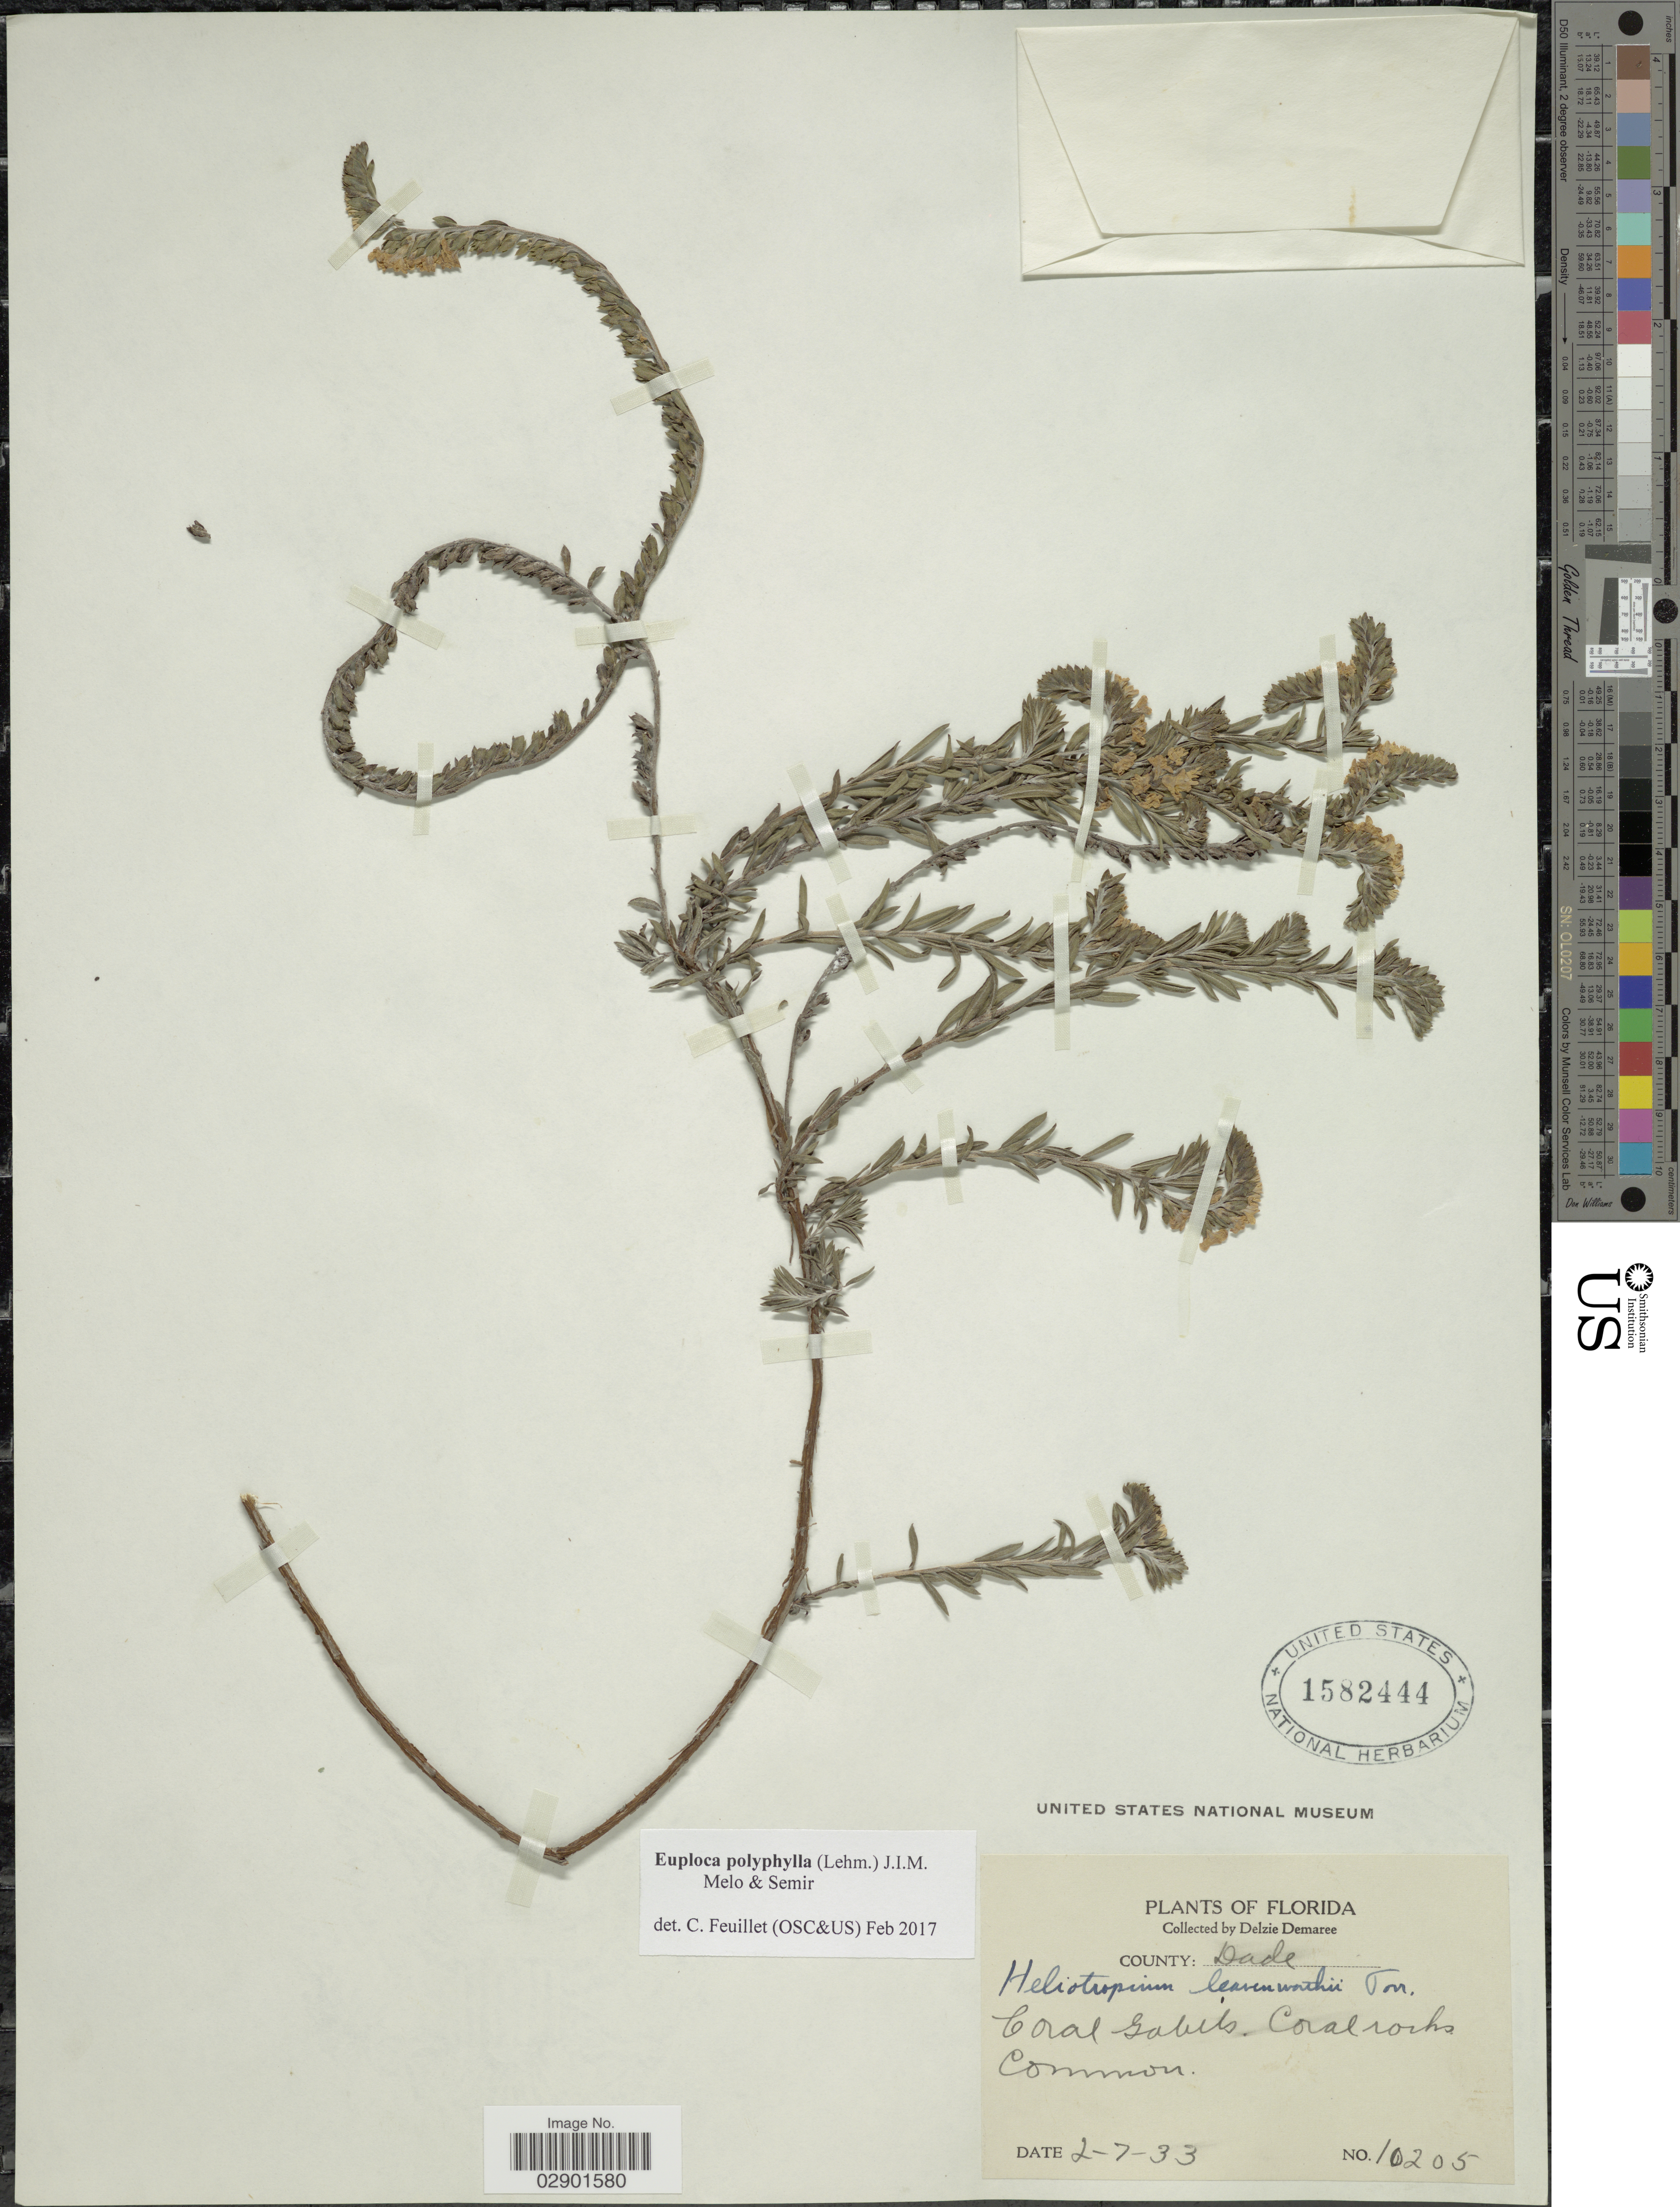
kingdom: Plantae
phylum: Tracheophyta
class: Magnoliopsida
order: Boraginales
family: Heliotropiaceae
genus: Euploca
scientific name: Euploca polyphylla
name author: (Lehm.) J.I.M. Melo & Semir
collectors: D. Demaree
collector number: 10205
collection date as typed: Transcribed d/m/y: 7/2/33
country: United States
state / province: Florida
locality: County: Dade.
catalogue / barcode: US 1582444